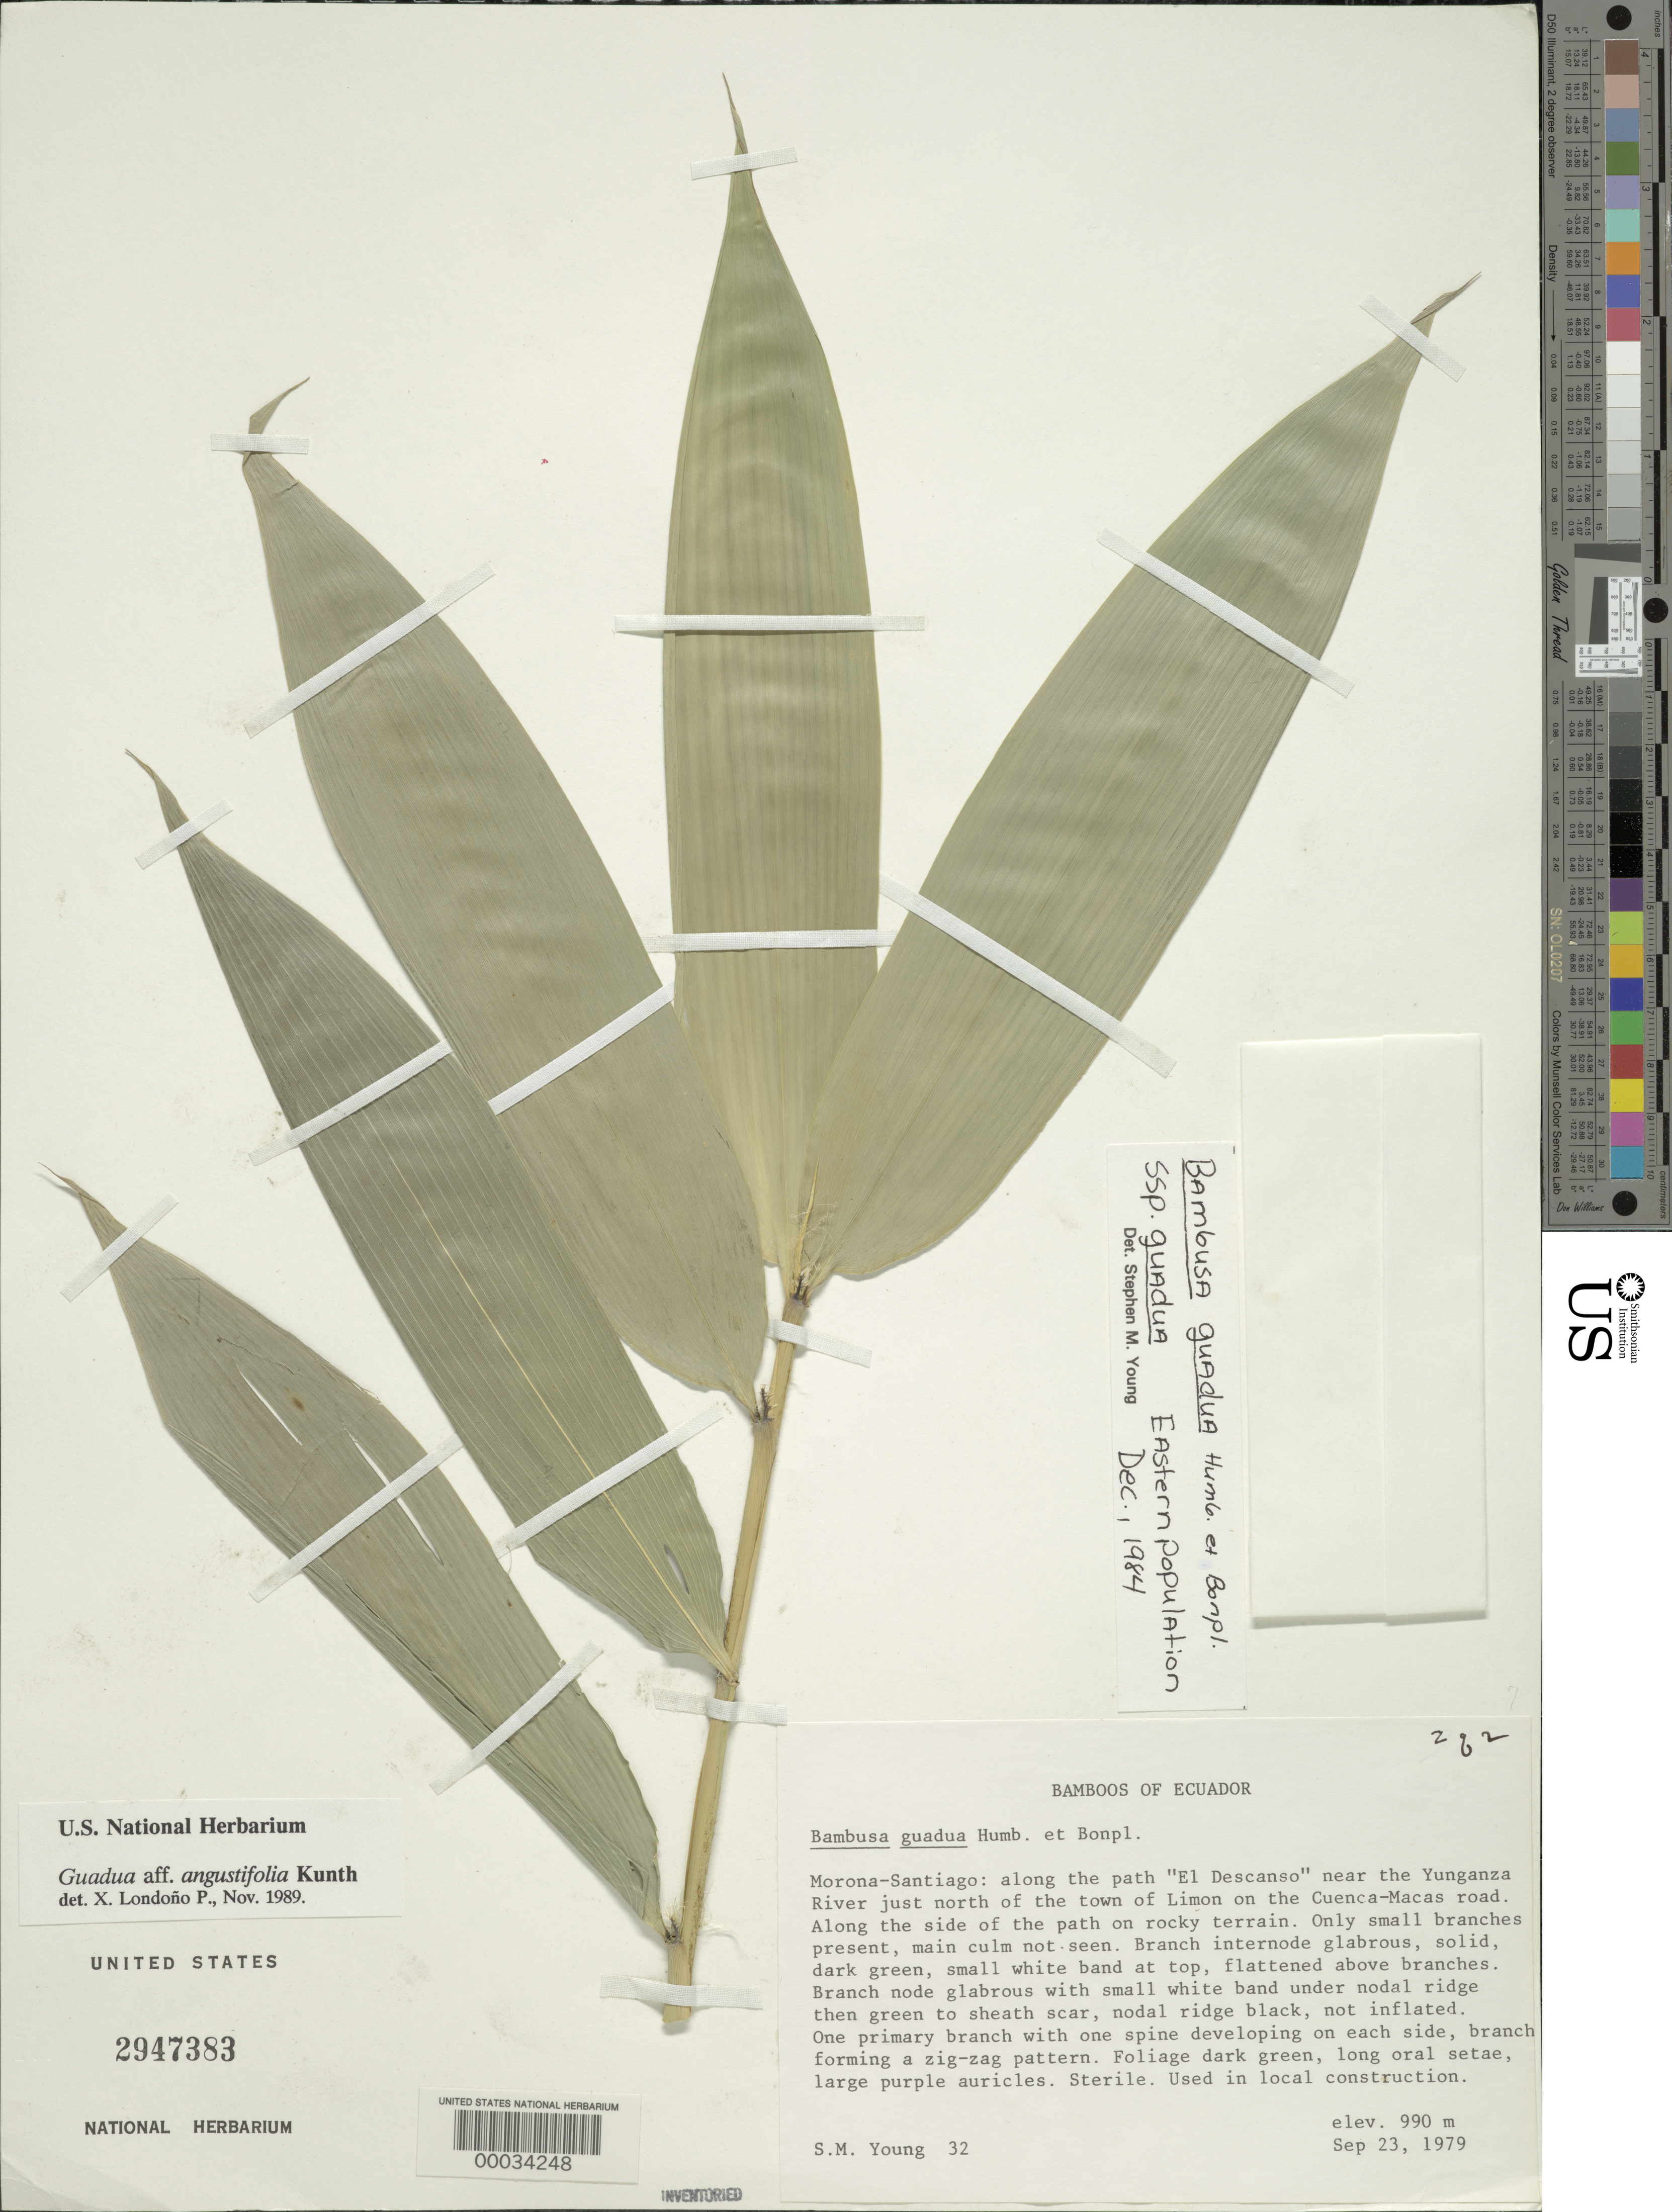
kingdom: Plantae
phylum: Tracheophyta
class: Liliopsida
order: Poales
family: Poaceae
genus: Guadua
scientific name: Guadua angustifolia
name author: Kunth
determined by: Londoño, X., (TULV), Jardin Botanico "Juan Maria Cespedes"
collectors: S. Young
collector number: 32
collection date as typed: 23 Sep 1979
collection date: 1979-09-23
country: Ecuador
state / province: Morona-Santiago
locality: Along the path "el descanso" near the yunganza River just N of the town of Limon on the Cuenca-macas road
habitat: Along side of path on rocky terrain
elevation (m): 990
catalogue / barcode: US 2947383